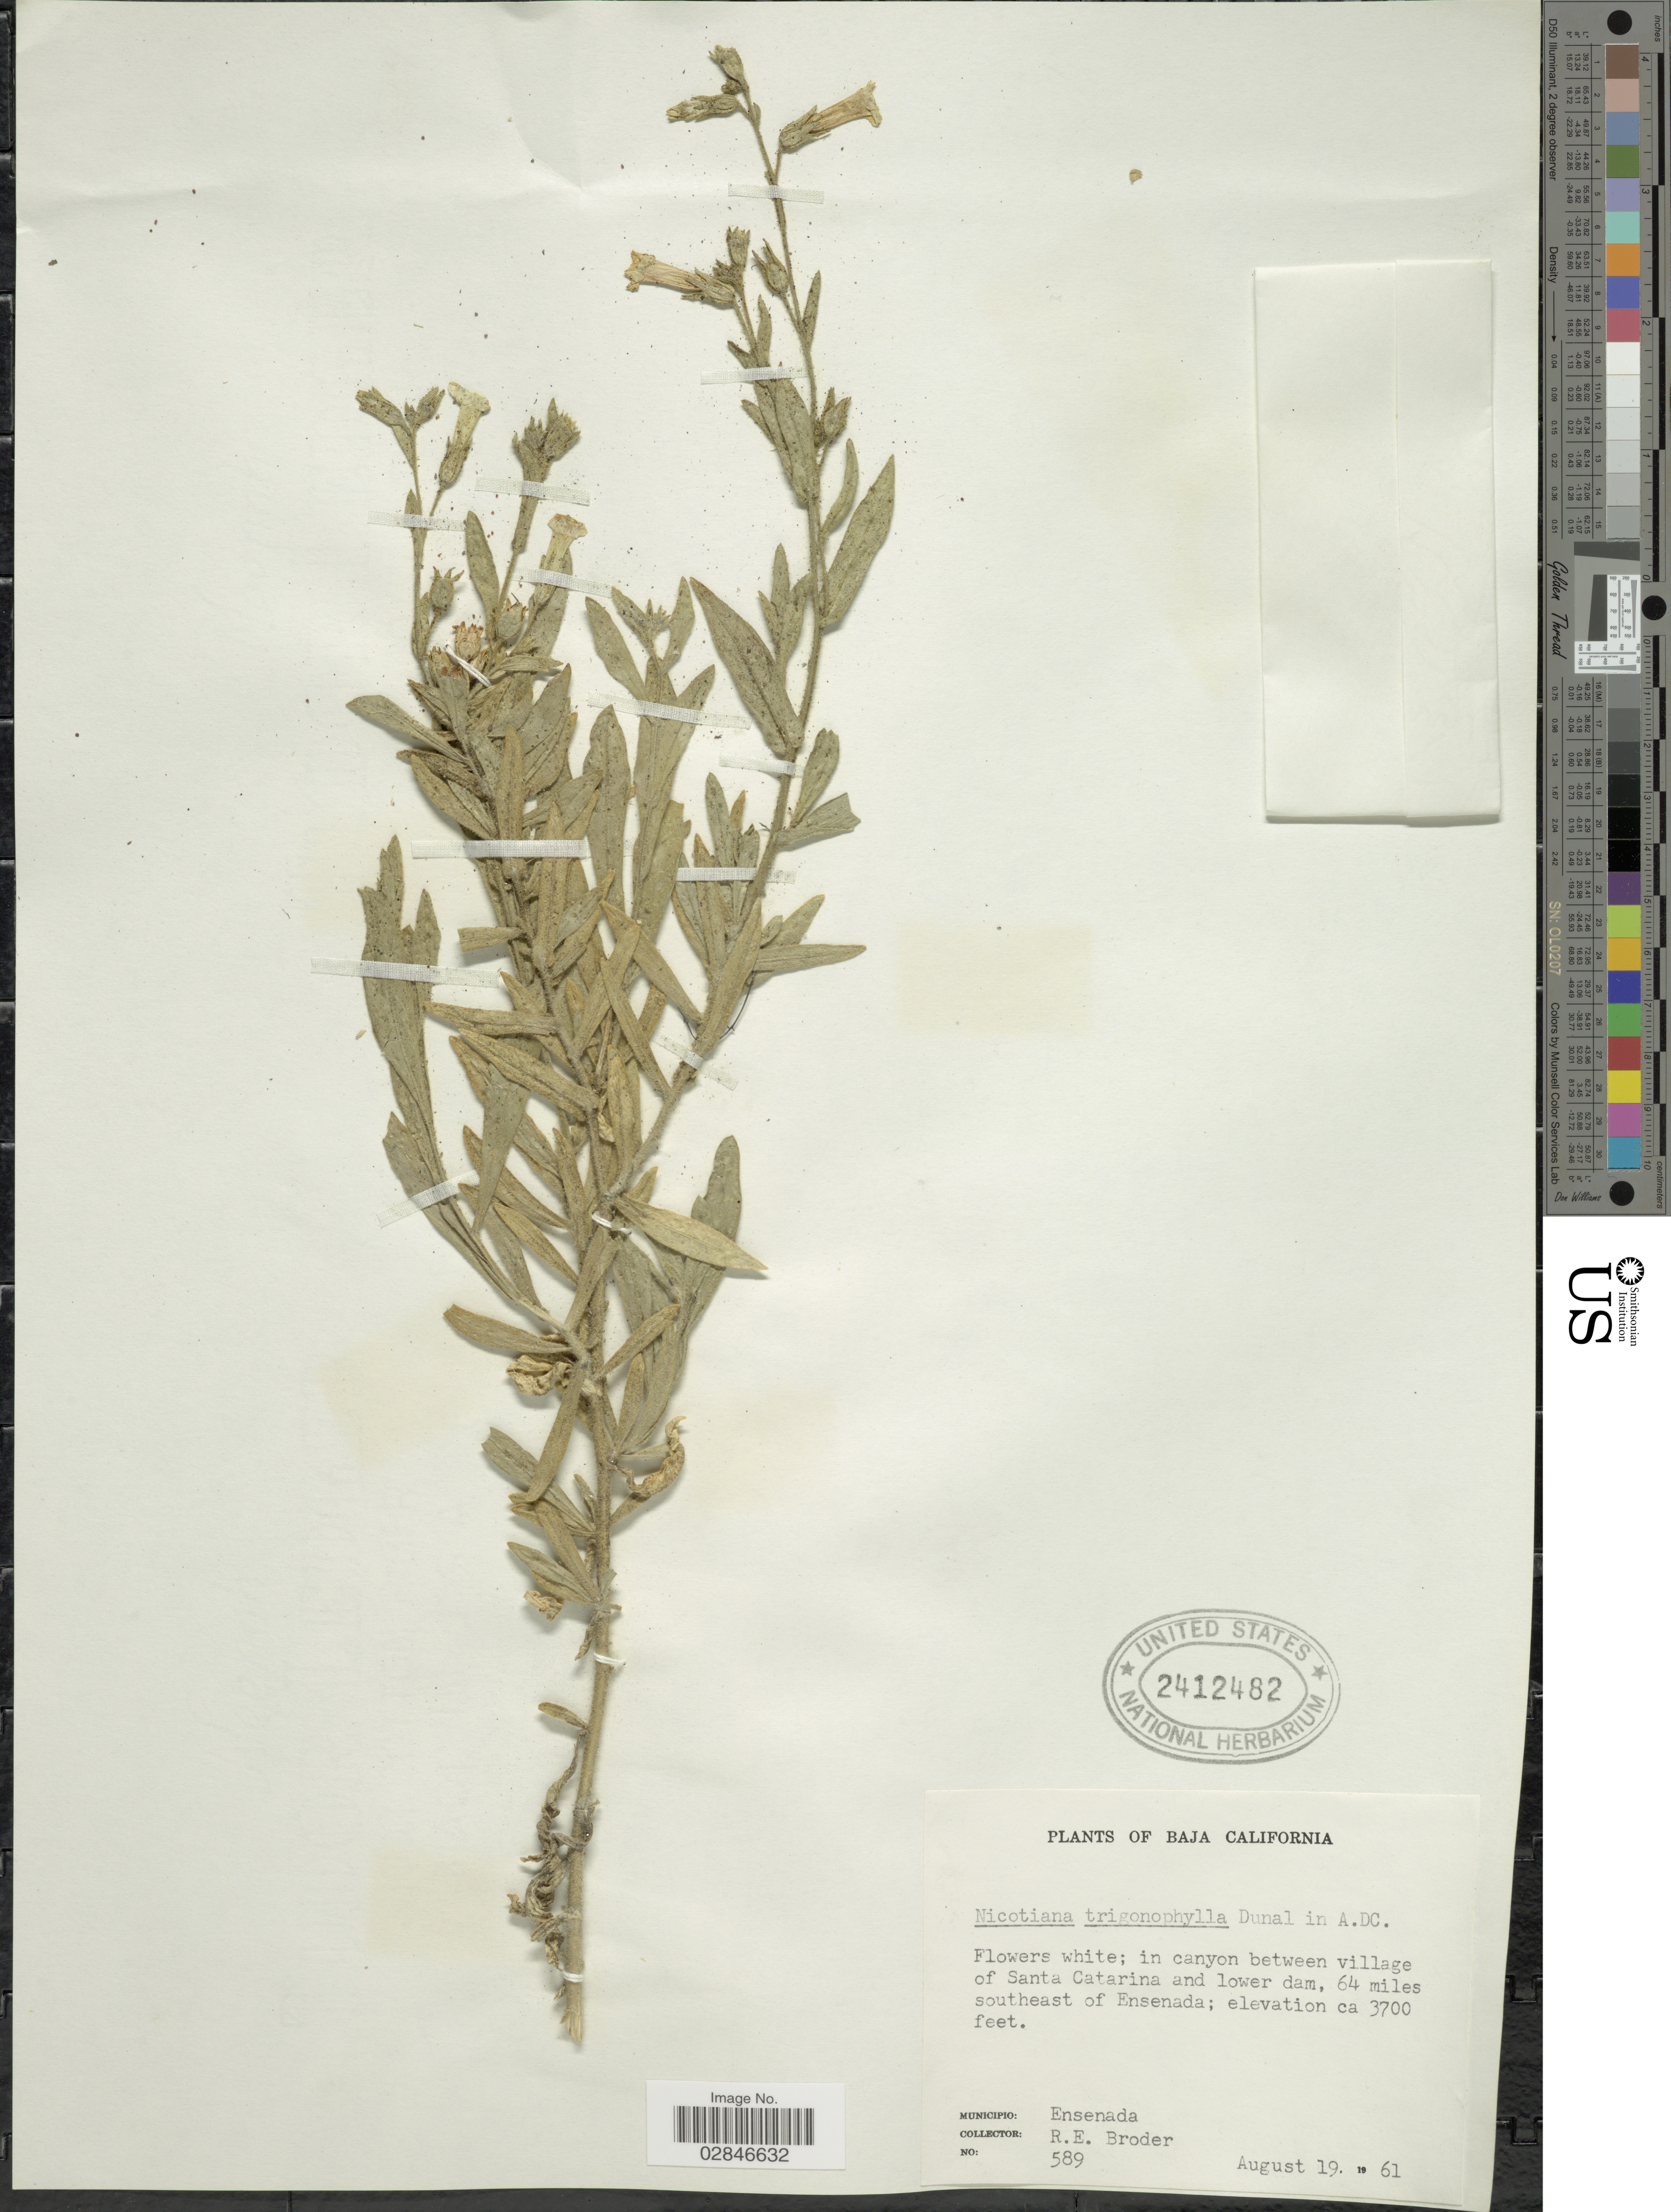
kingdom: Plantae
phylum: Tracheophyta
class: Magnoliopsida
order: Solanales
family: Solanaceae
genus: Nicotiana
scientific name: Nicotiana trigonophylla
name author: Dunal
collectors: R. Broder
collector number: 589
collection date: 1961-08-19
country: Mexico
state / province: Baja California Norte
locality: In cayon between village of Santa Catarina and lower dam, 64 miles southeast of Ensenada.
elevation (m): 1128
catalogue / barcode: US 2412482